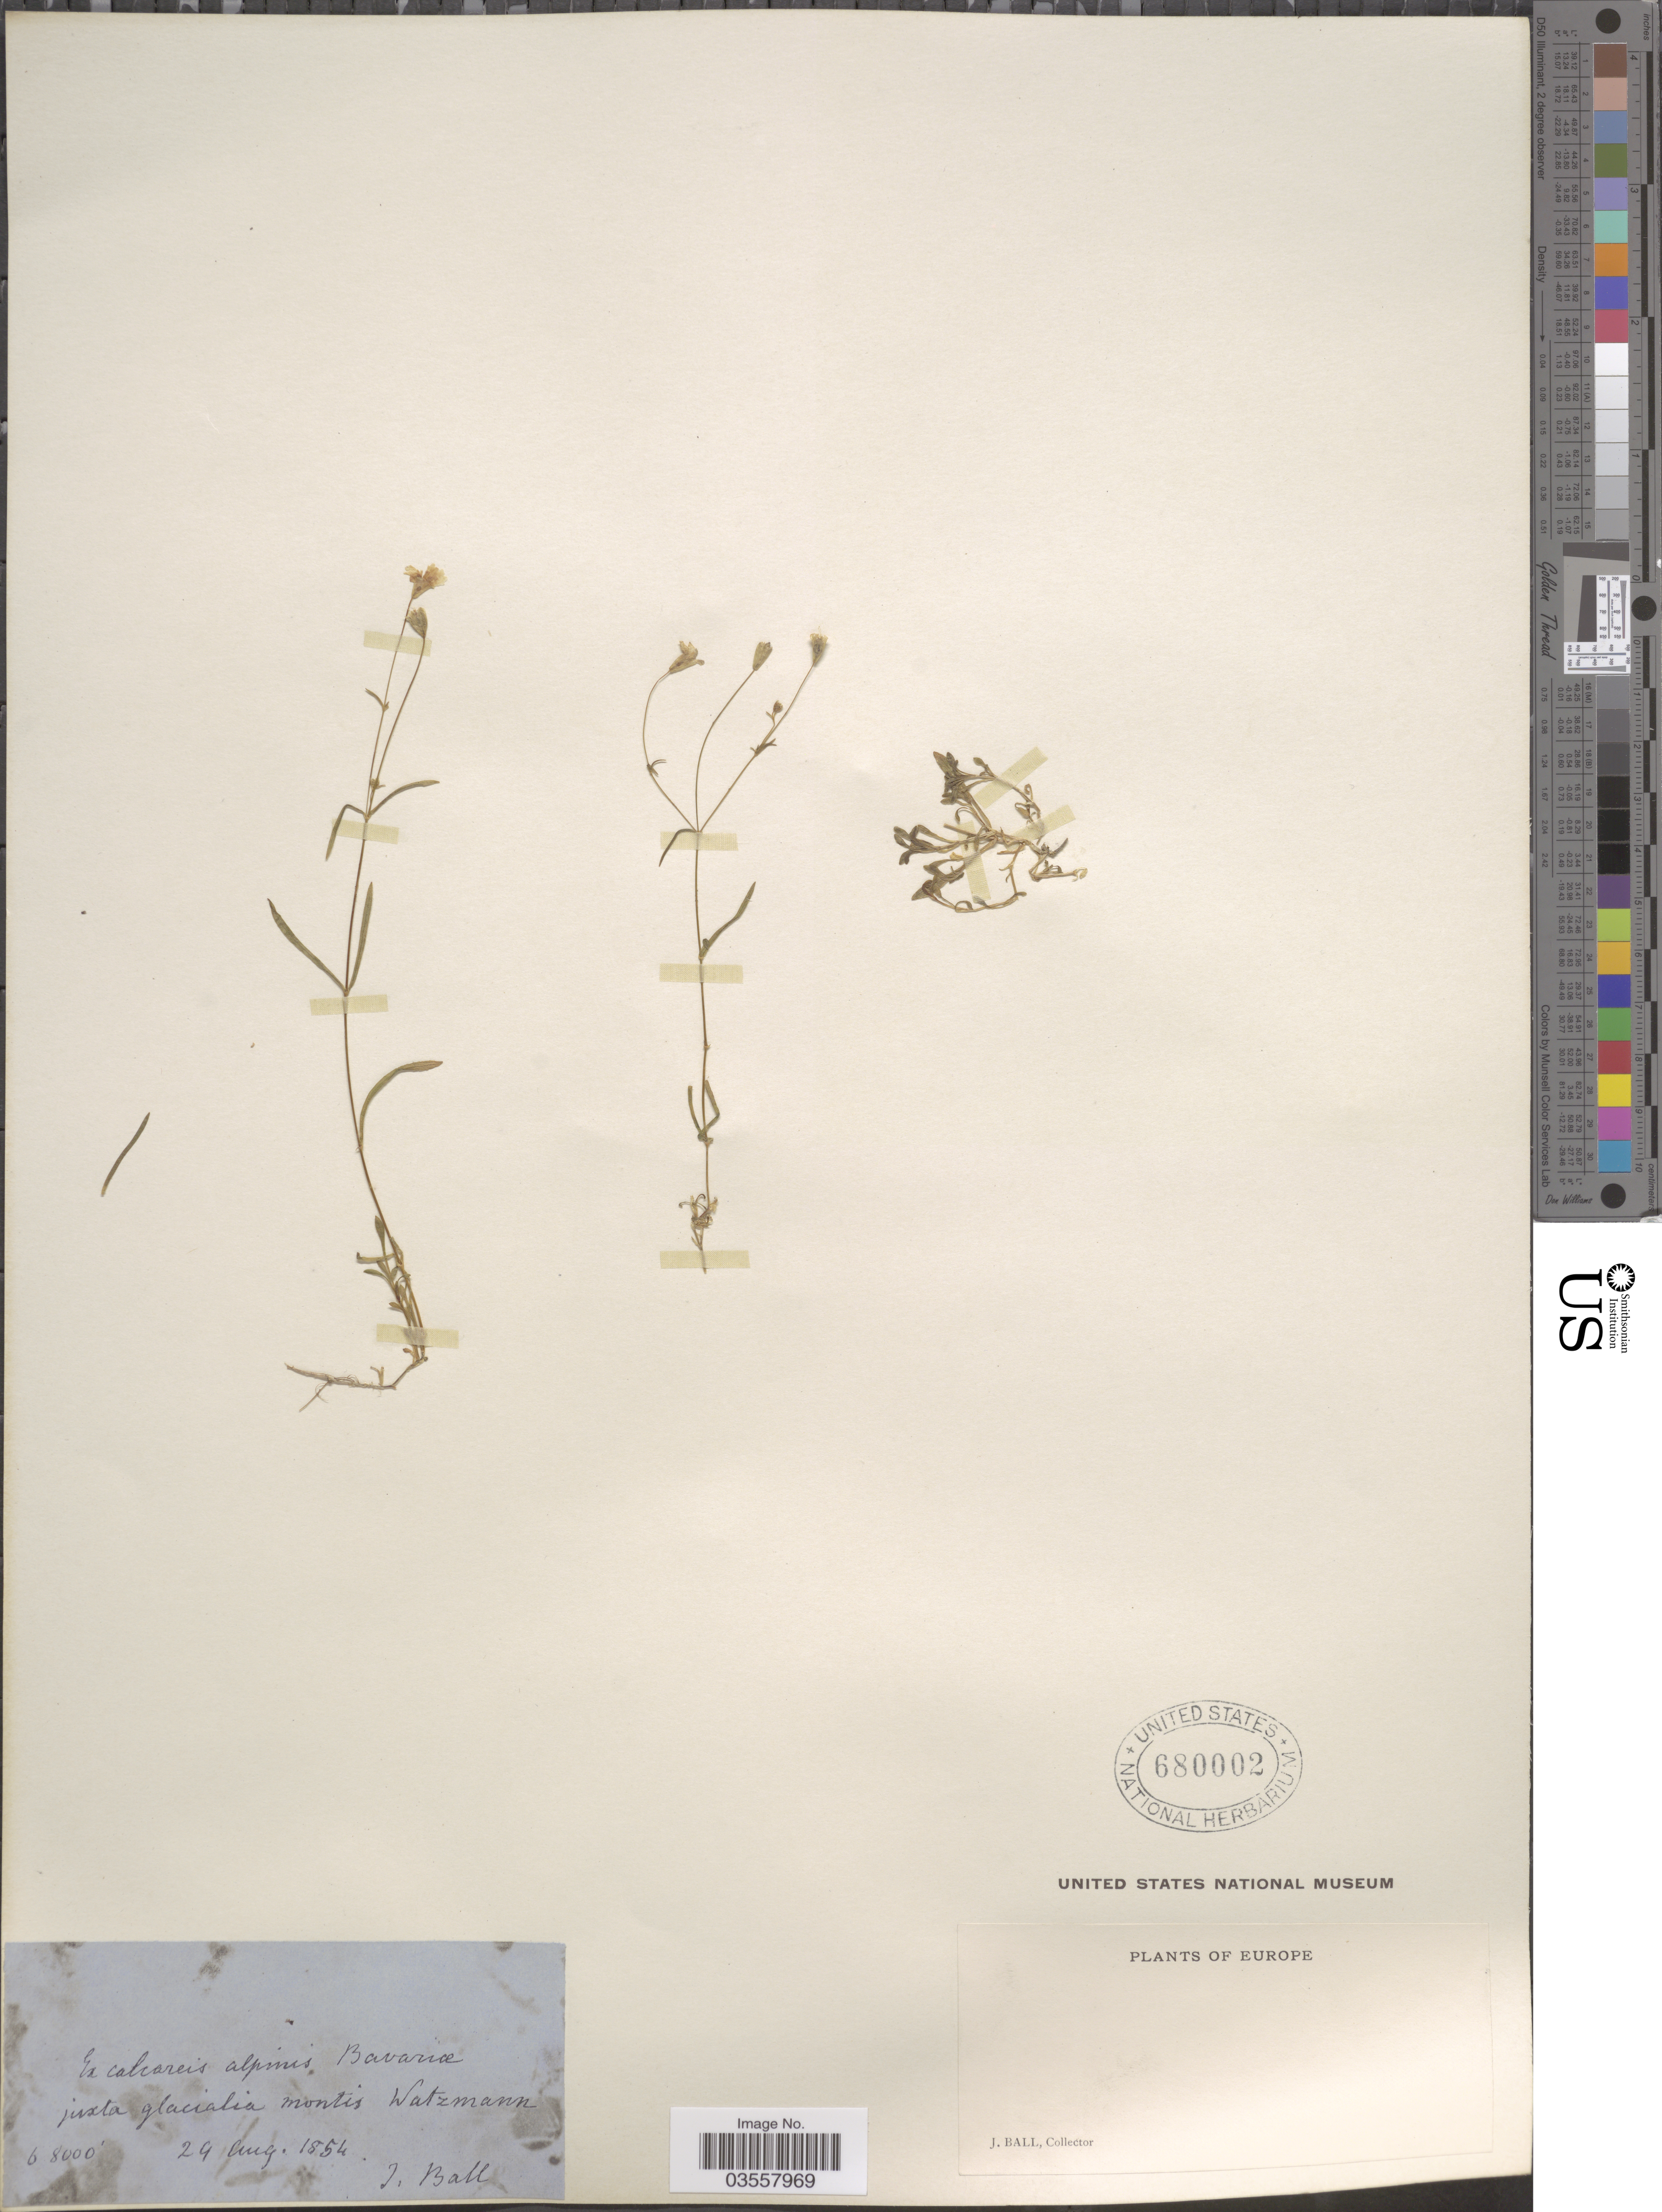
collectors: J. Ball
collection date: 1854-08-29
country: Germany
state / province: Bayern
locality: Ex calcareis alpinis Bavariæ juxta glacialia montis Watzmann.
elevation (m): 2073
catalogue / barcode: US 680002